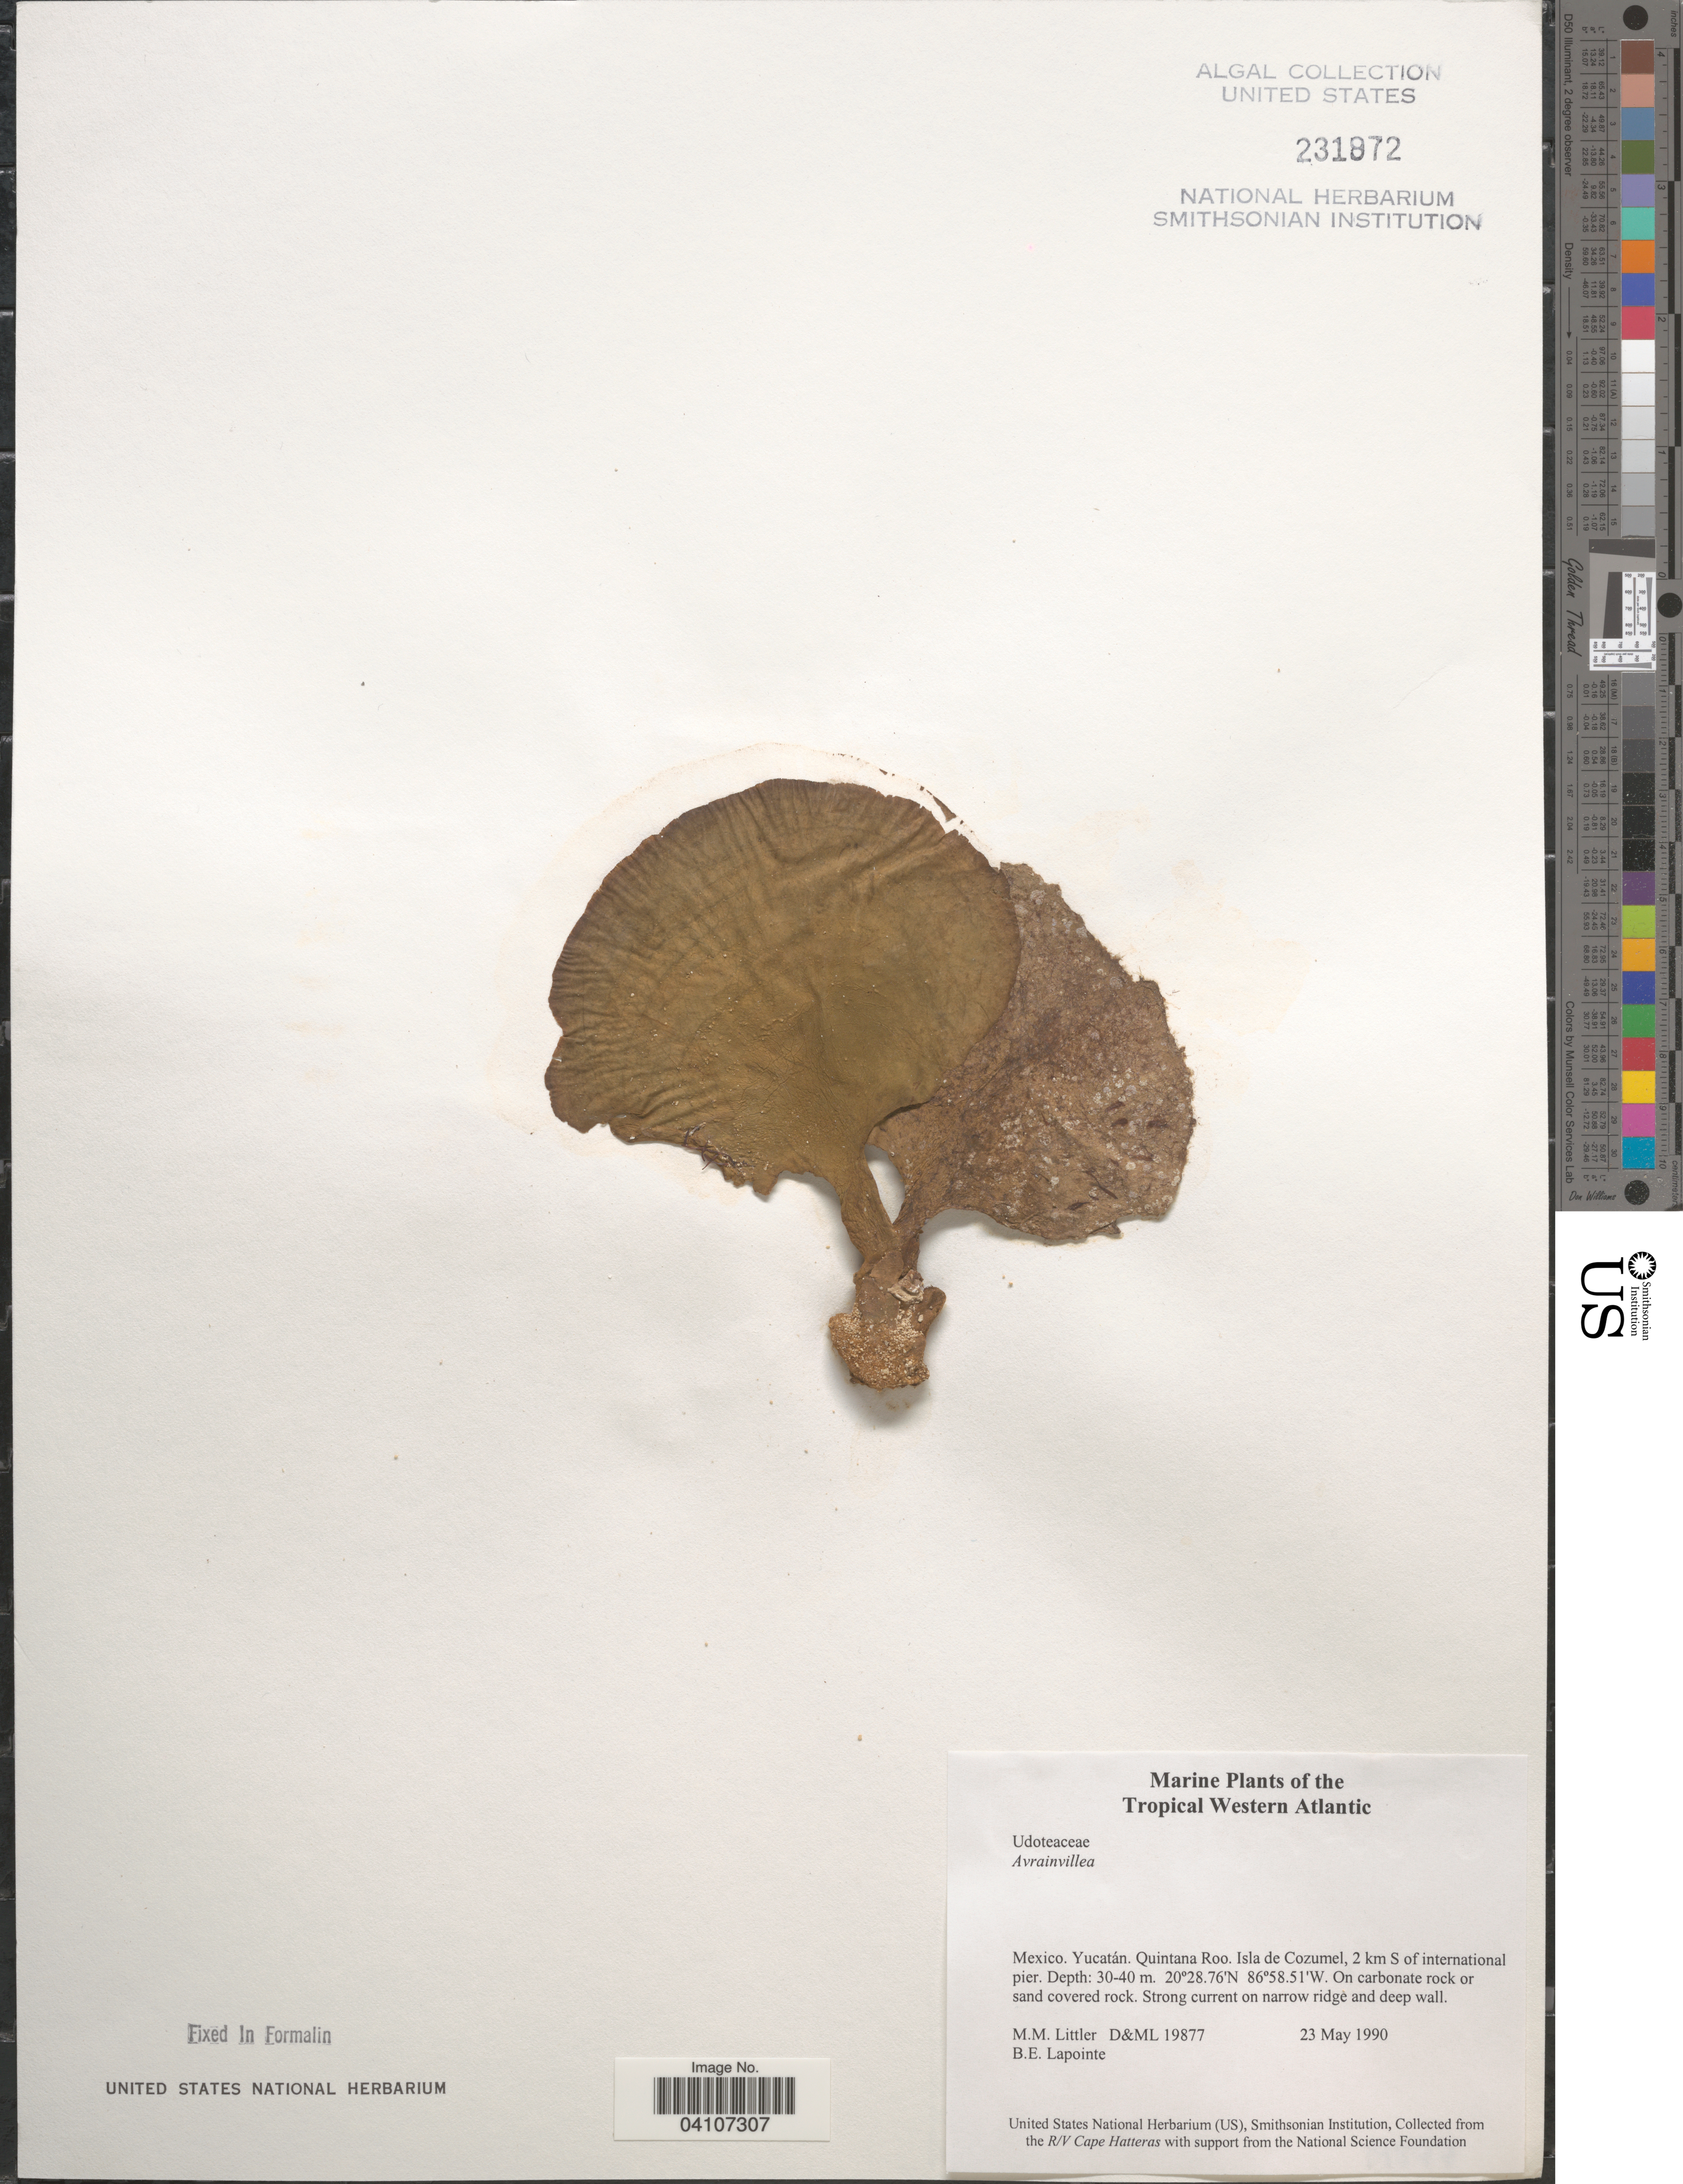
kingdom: Plantae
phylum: Chlorophyta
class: Ulvophyceae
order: Bryopsidales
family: Dichotomosiphonaceae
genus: Avrainvillea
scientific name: Avrainvillea sp.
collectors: B. Lapointe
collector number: D&ML19877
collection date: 1990-05-23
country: Mexico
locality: Tropical Western Atlantic. Yucatán. Quintana Roo. Isla de Cozumel, 2 km S of international pier.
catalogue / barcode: US 231972